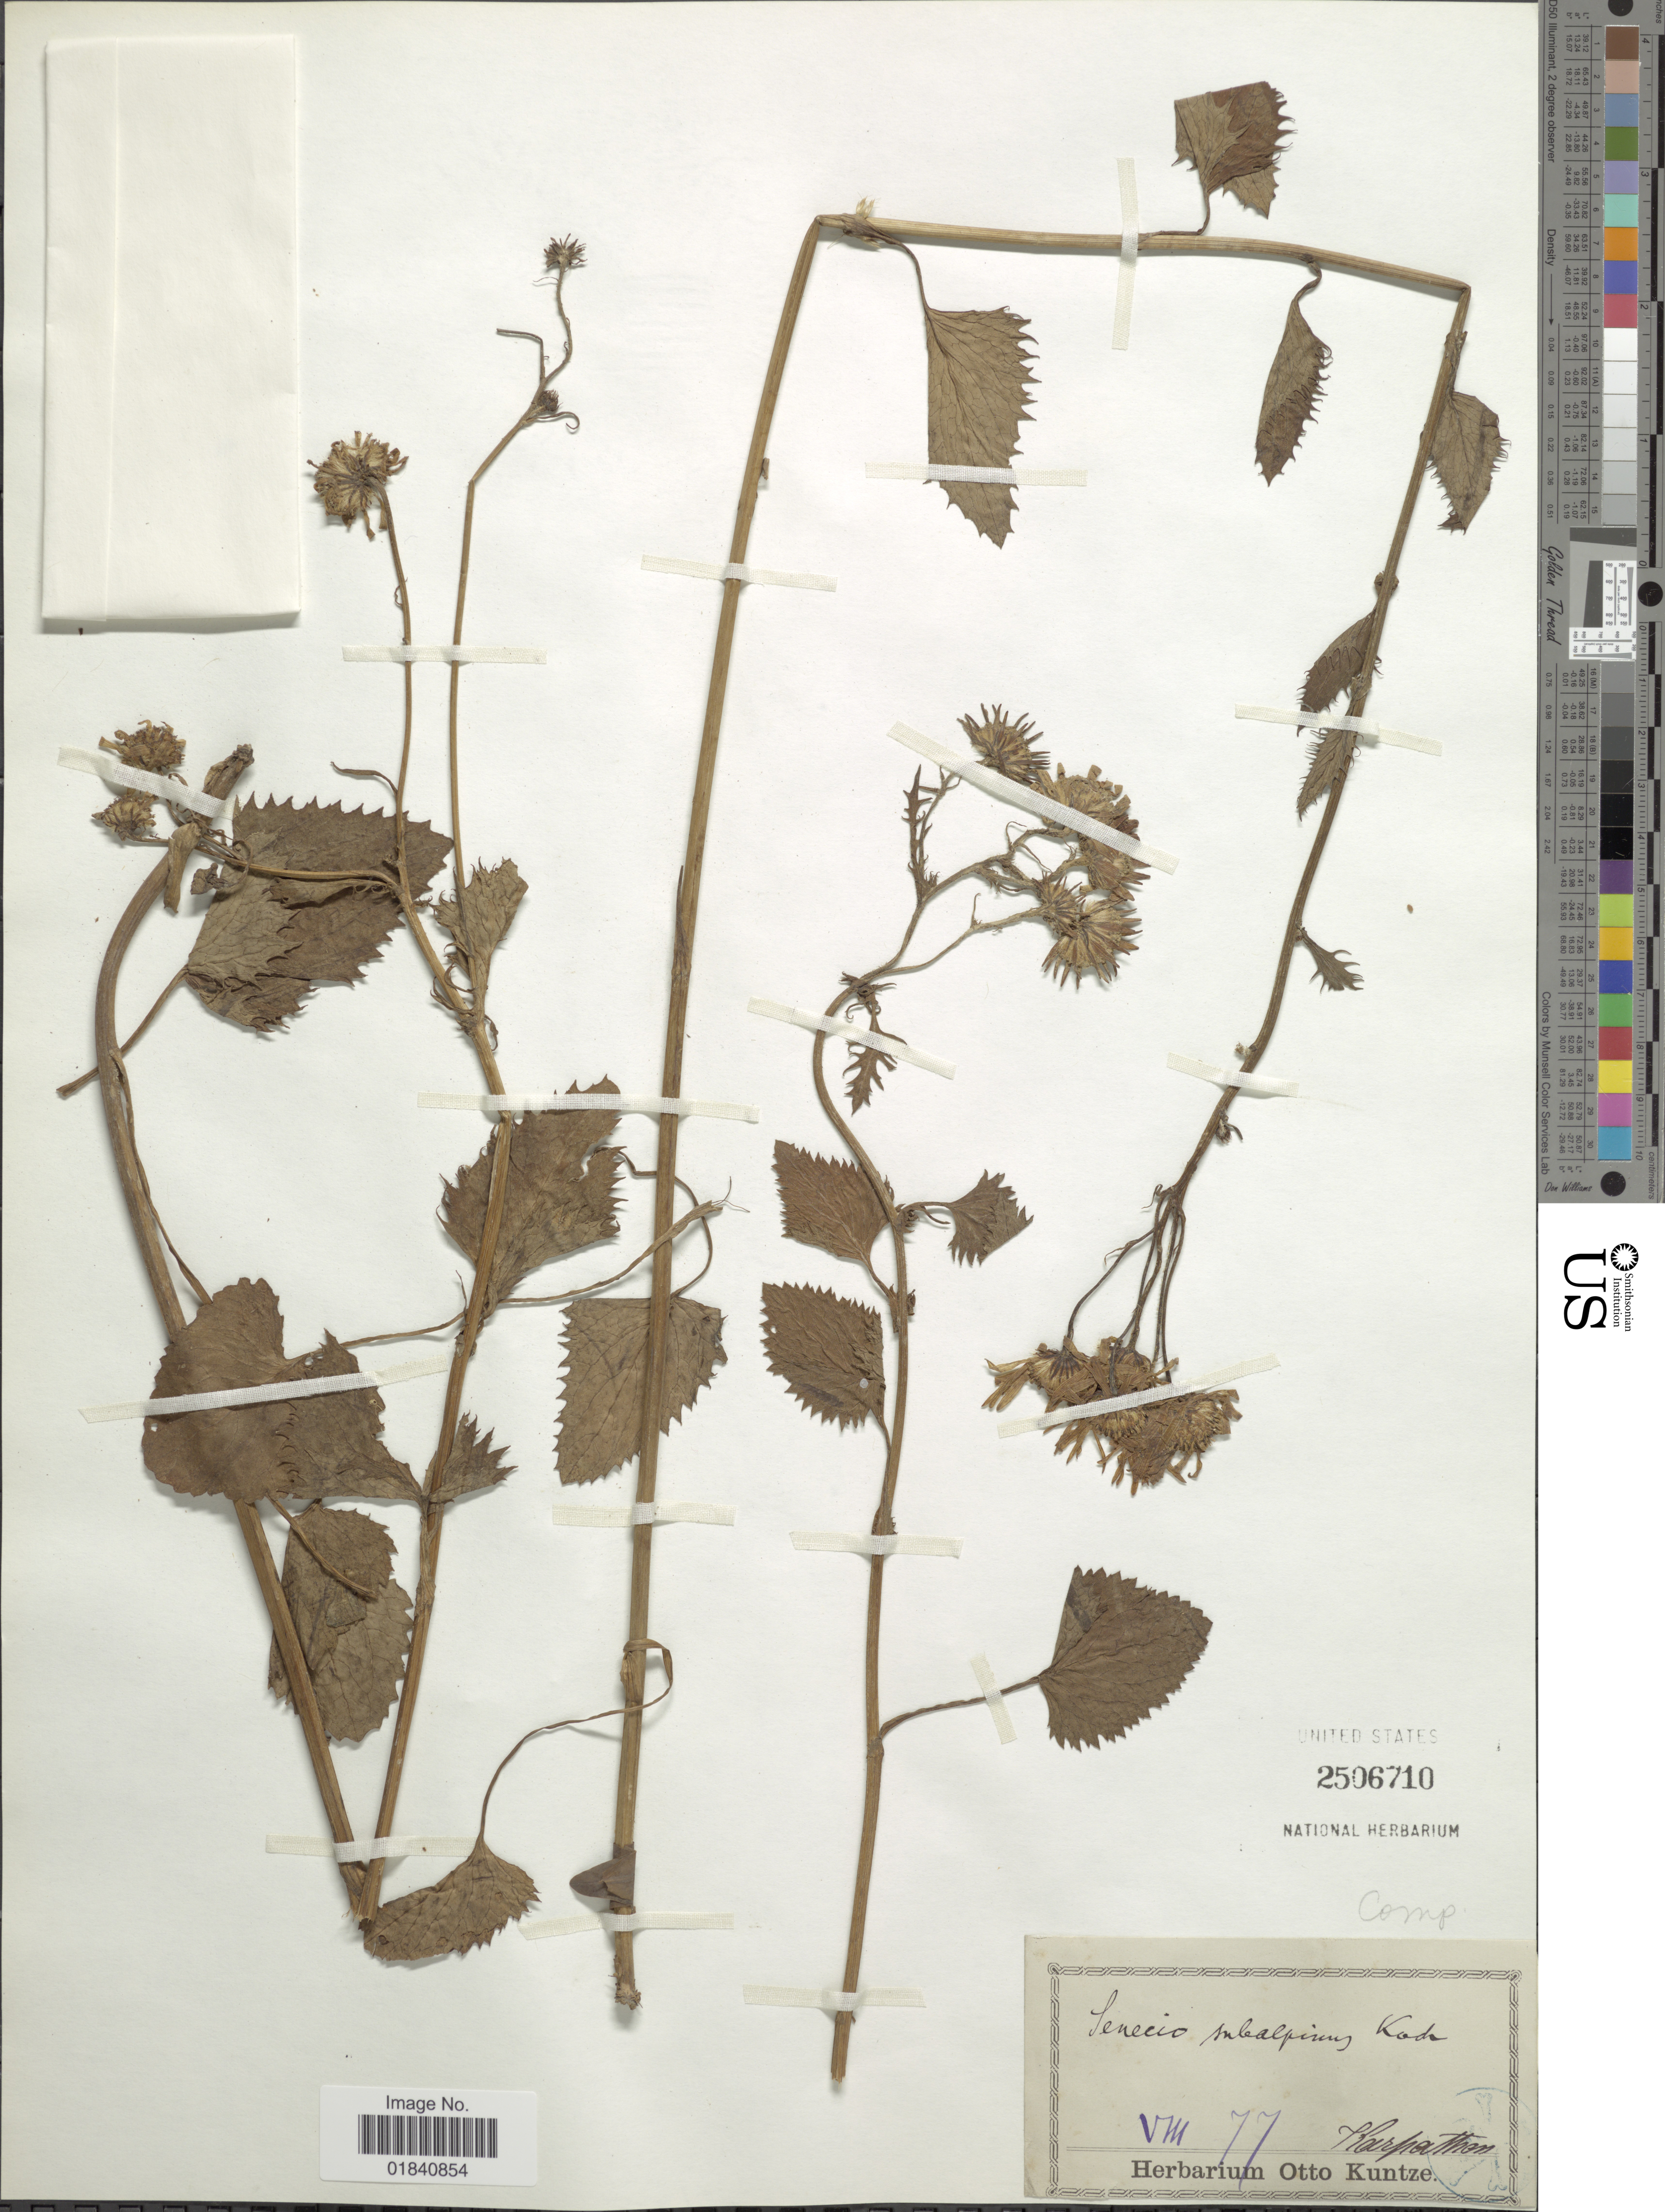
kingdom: Plantae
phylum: Tracheophyta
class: Magnoliopsida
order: Asterales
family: Asteraceae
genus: Senecio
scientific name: Senecio subalpinus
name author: W.D.J. Koch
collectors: ex Herb. O. Kuntze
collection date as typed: Transcribed d/m/y: /8/77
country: Greece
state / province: South Aegean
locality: Karpathos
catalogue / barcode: US 2506710